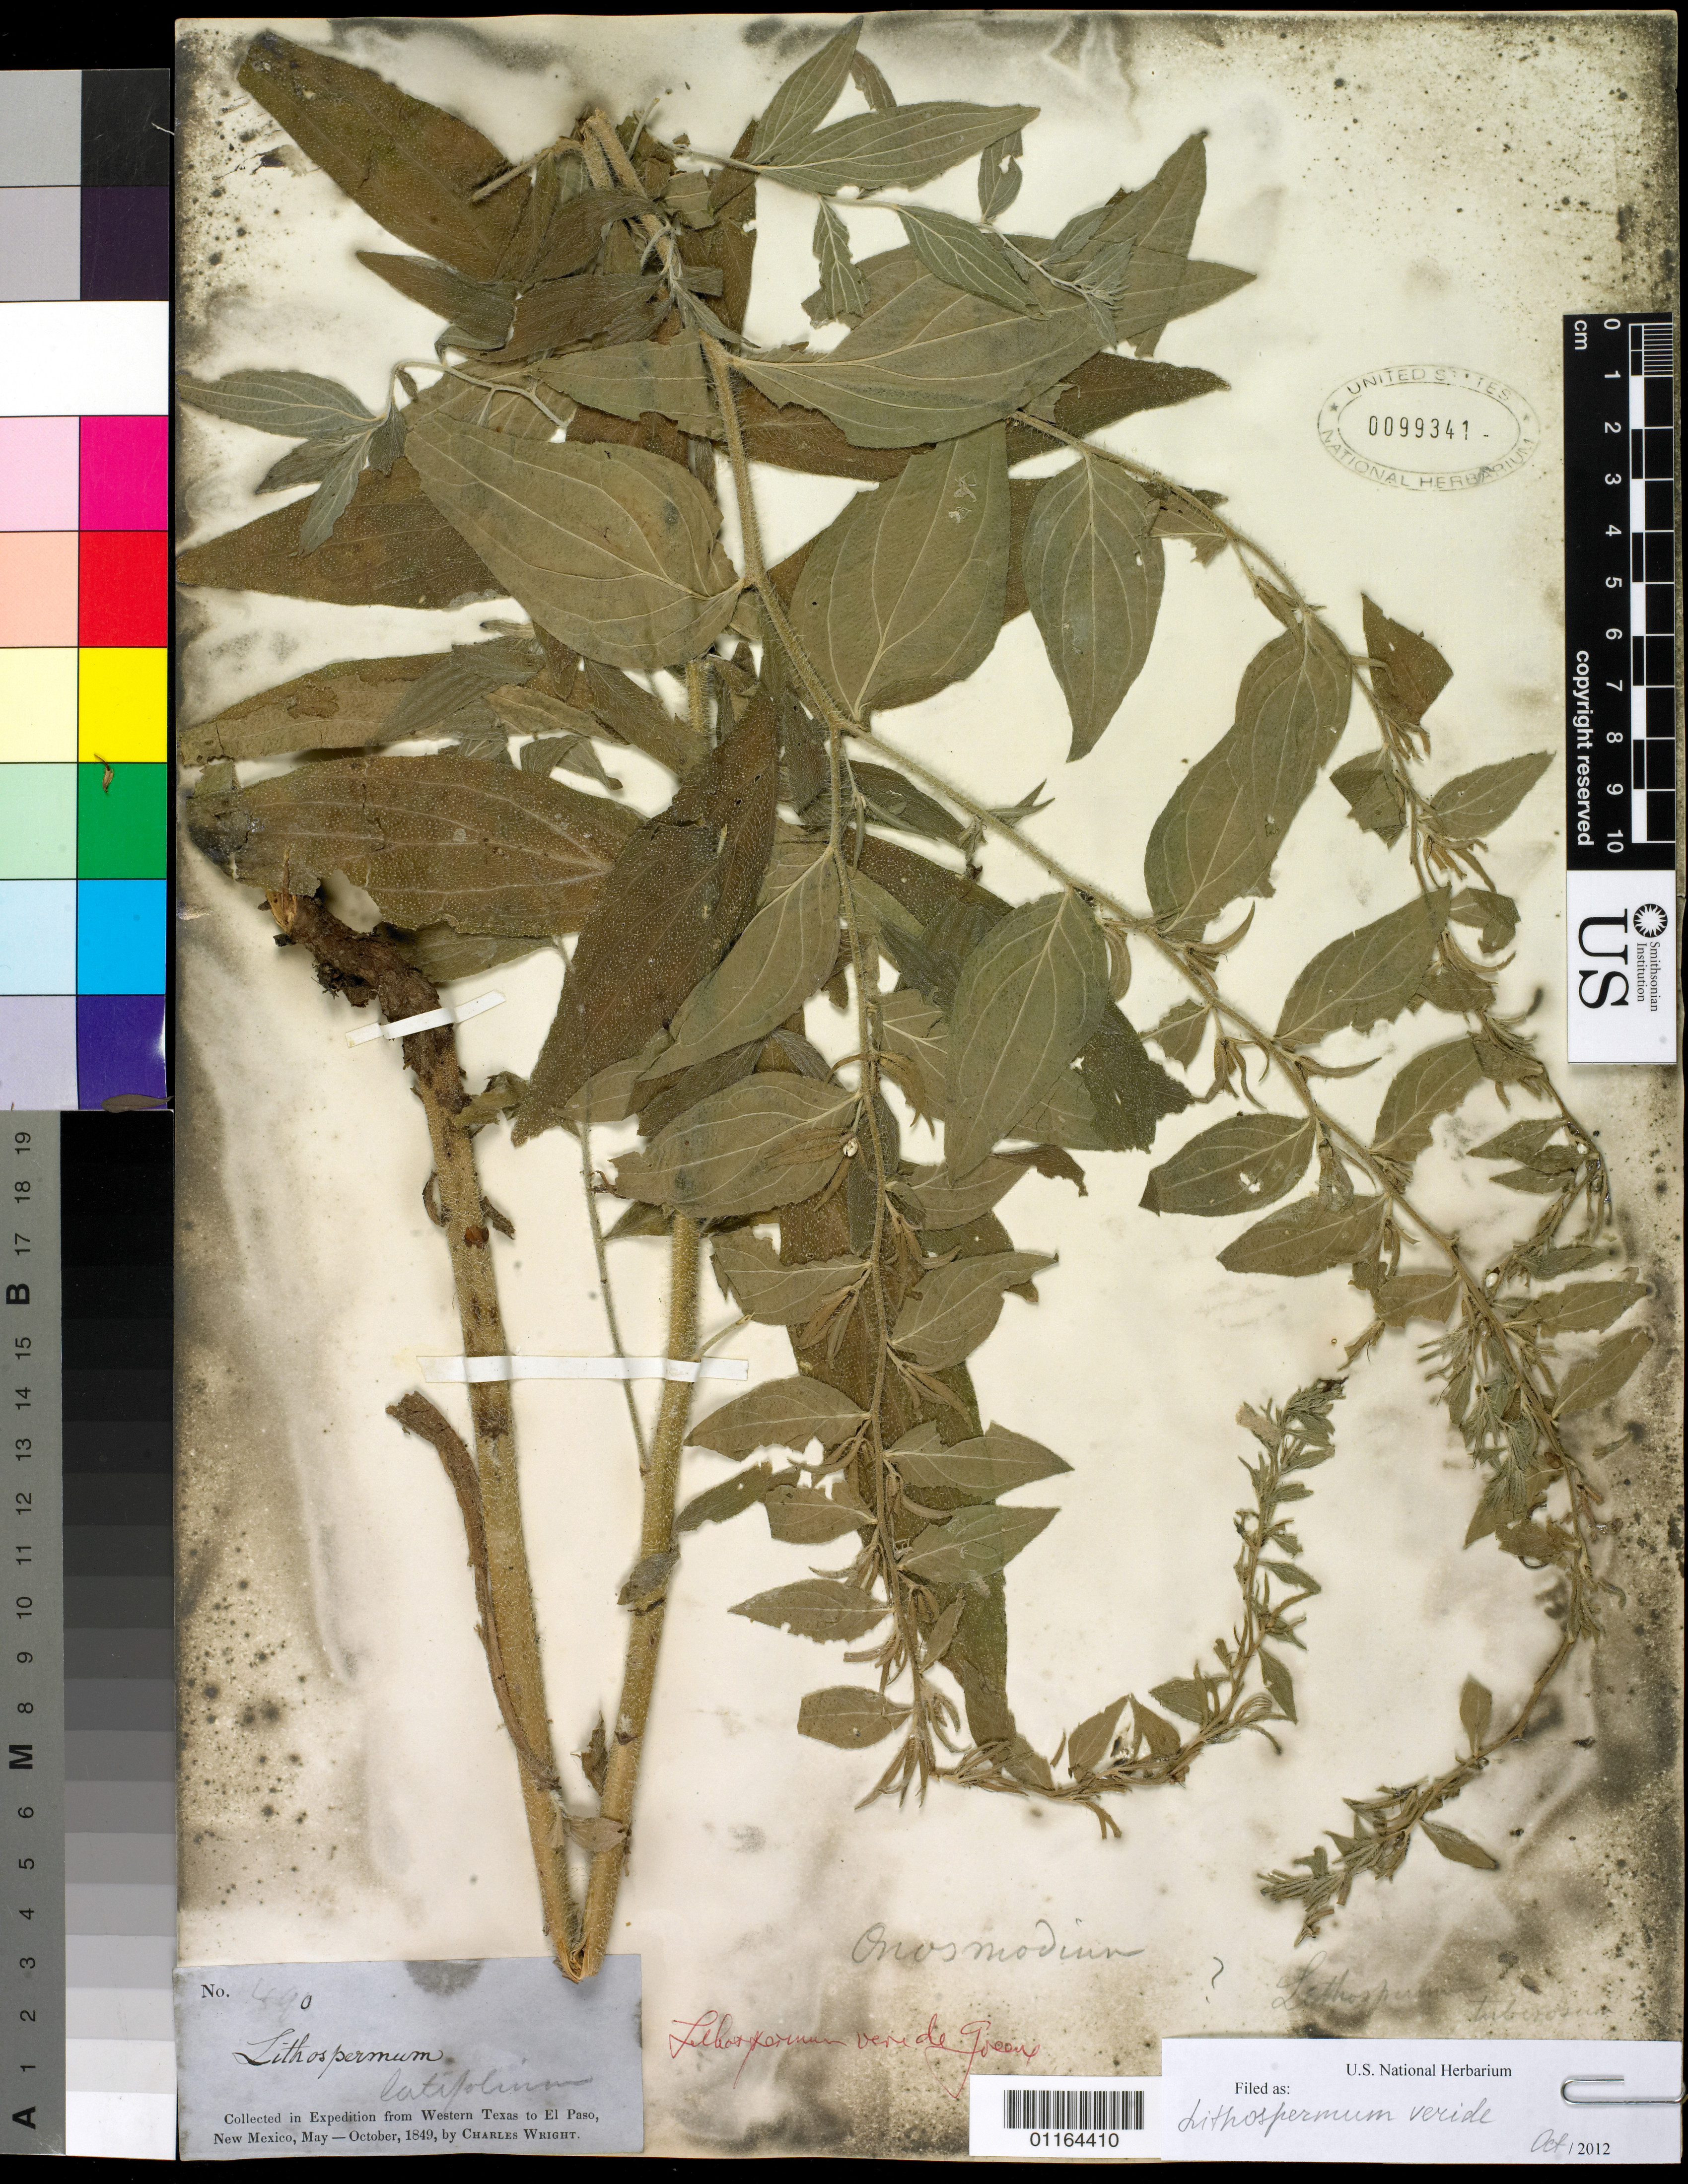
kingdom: Plantae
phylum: Tracheophyta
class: Magnoliopsida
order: Boraginales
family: Boraginaceae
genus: Lithospermum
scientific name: Lithospermum viride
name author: Greene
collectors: C. Wright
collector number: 490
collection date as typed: --May 1849 to --Oct 1849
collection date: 1849-05/1849-10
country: United States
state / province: New Mexico / Texas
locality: from Western Texas to El Paso, New Mexico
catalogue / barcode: US 99341